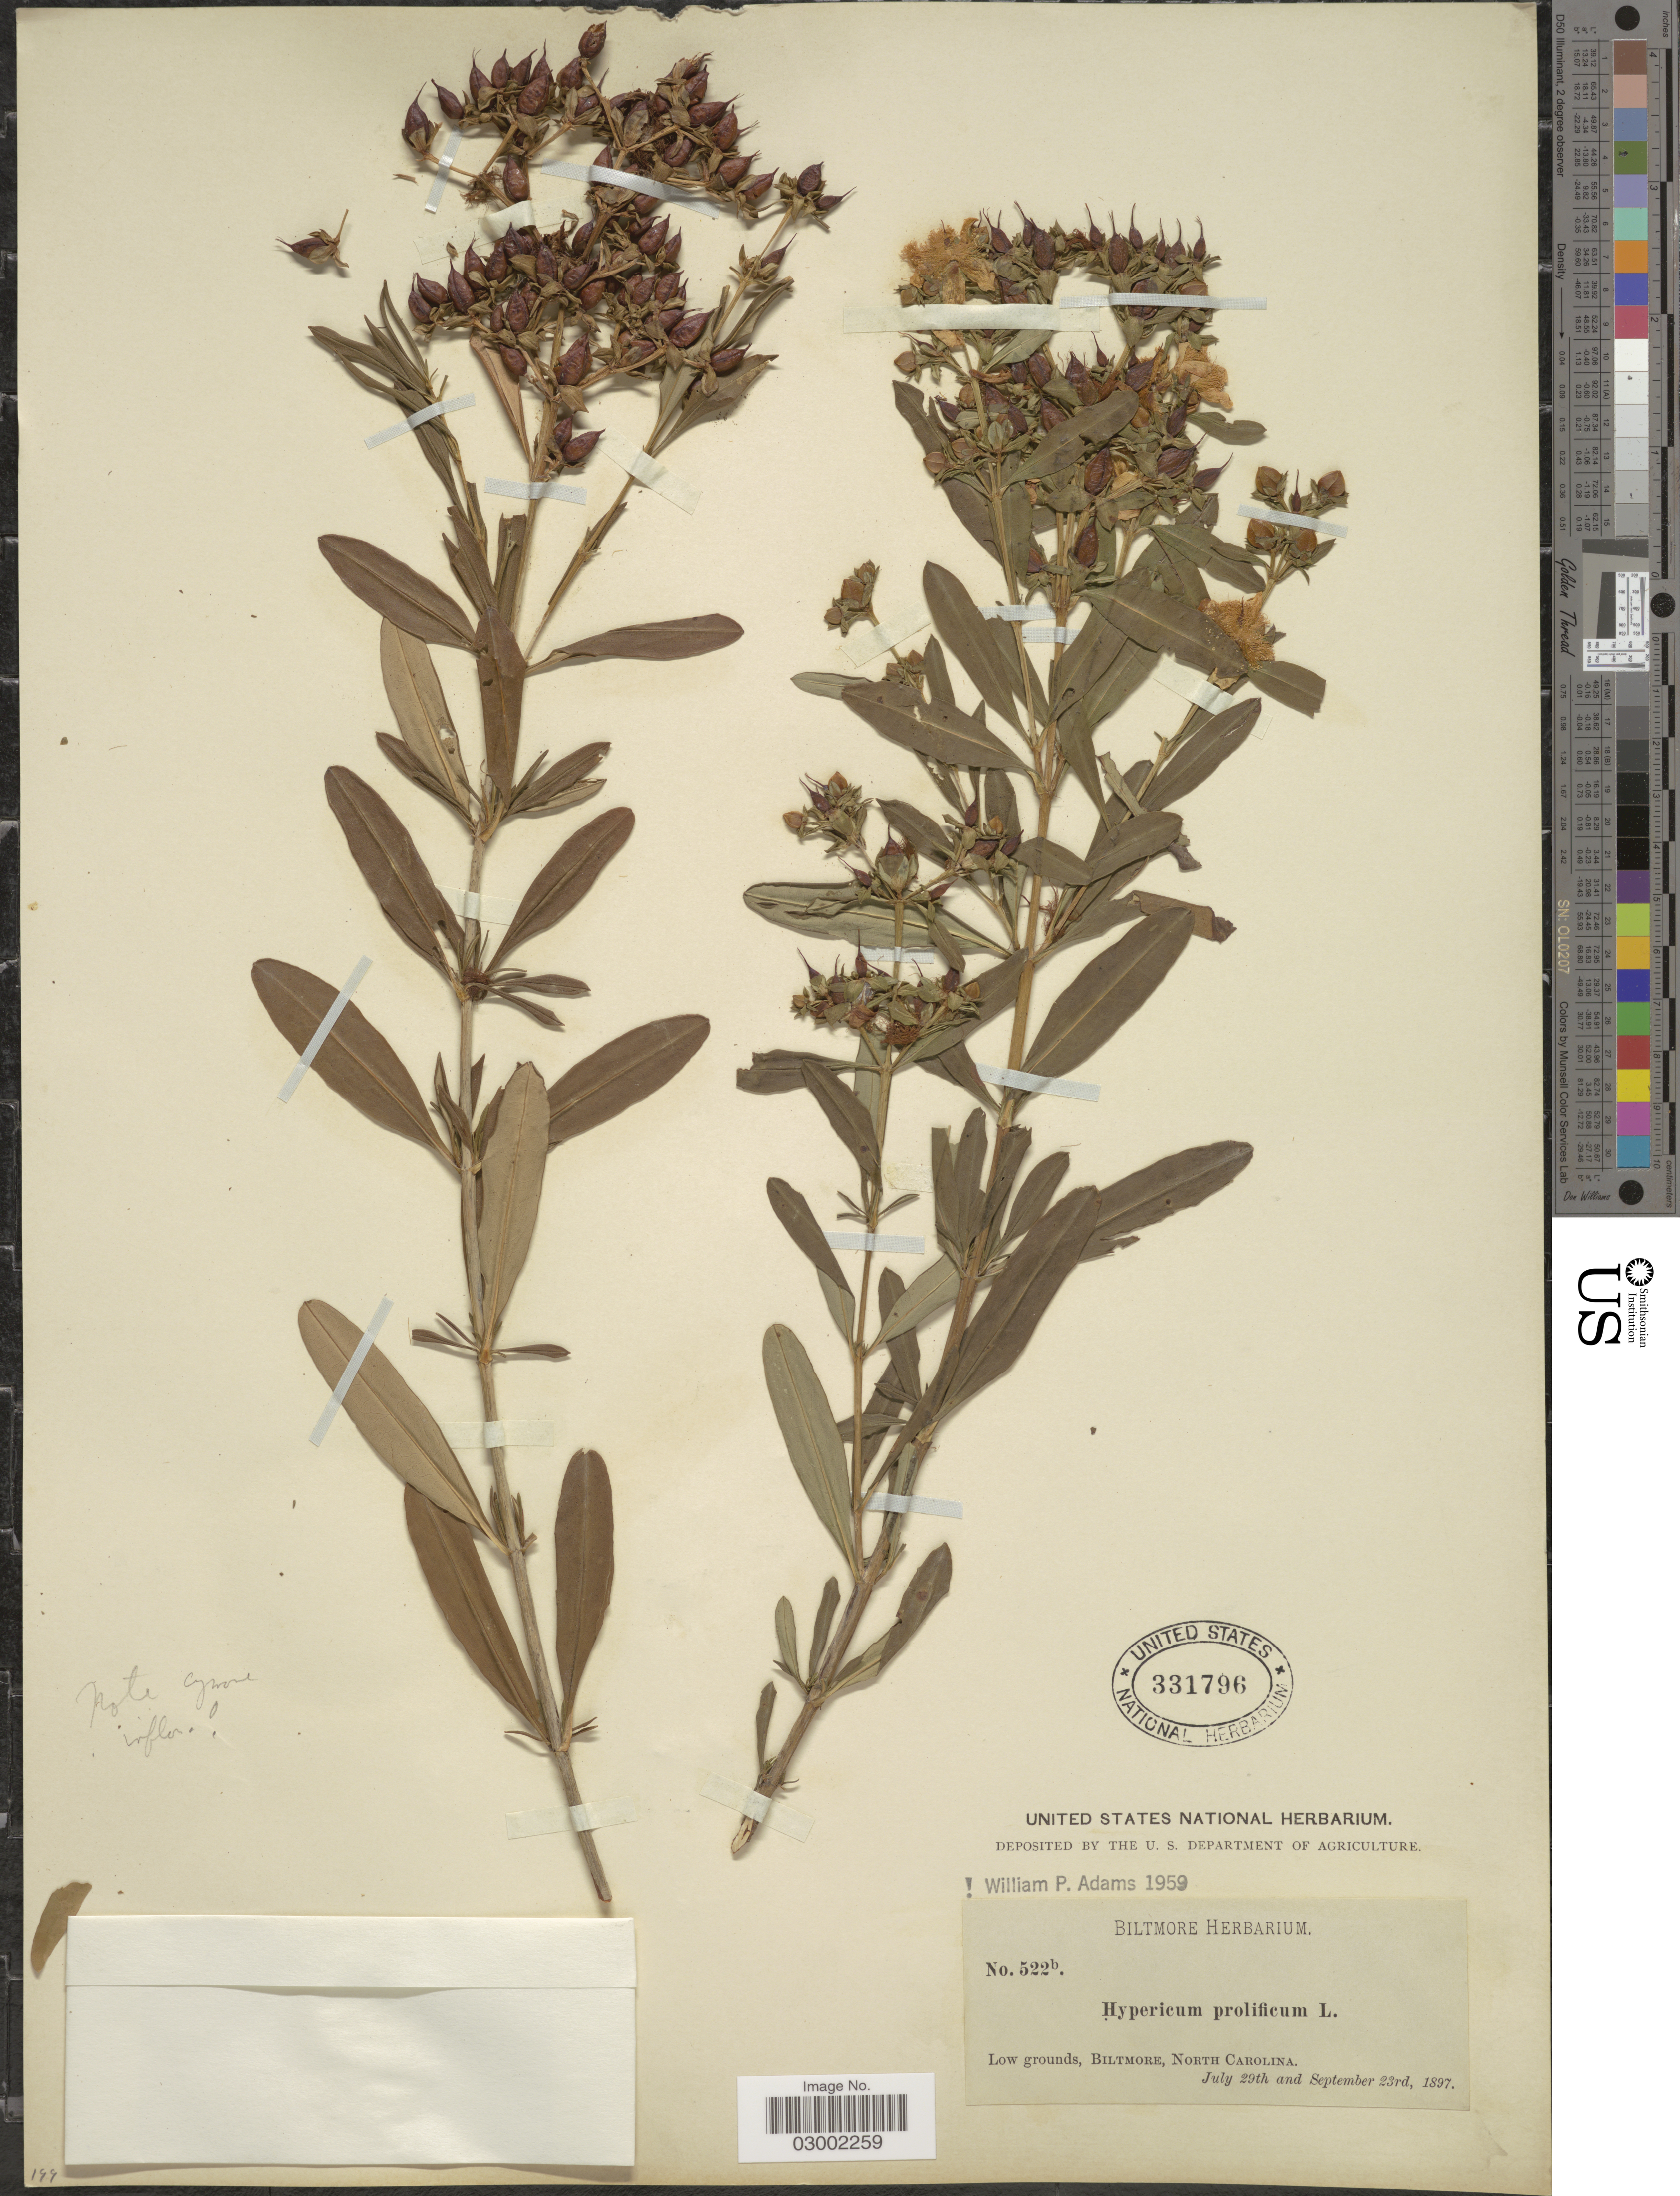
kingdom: Plantae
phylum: Tracheophyta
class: Magnoliopsida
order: Malpighiales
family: Hypericaceae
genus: Hypericum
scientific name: Hypericum prolificum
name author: L.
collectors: ex herb. Biltmore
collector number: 522b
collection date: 1897-07-29/1897-09-23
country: United States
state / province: North Carolina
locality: Biltmore.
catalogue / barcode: US 331796